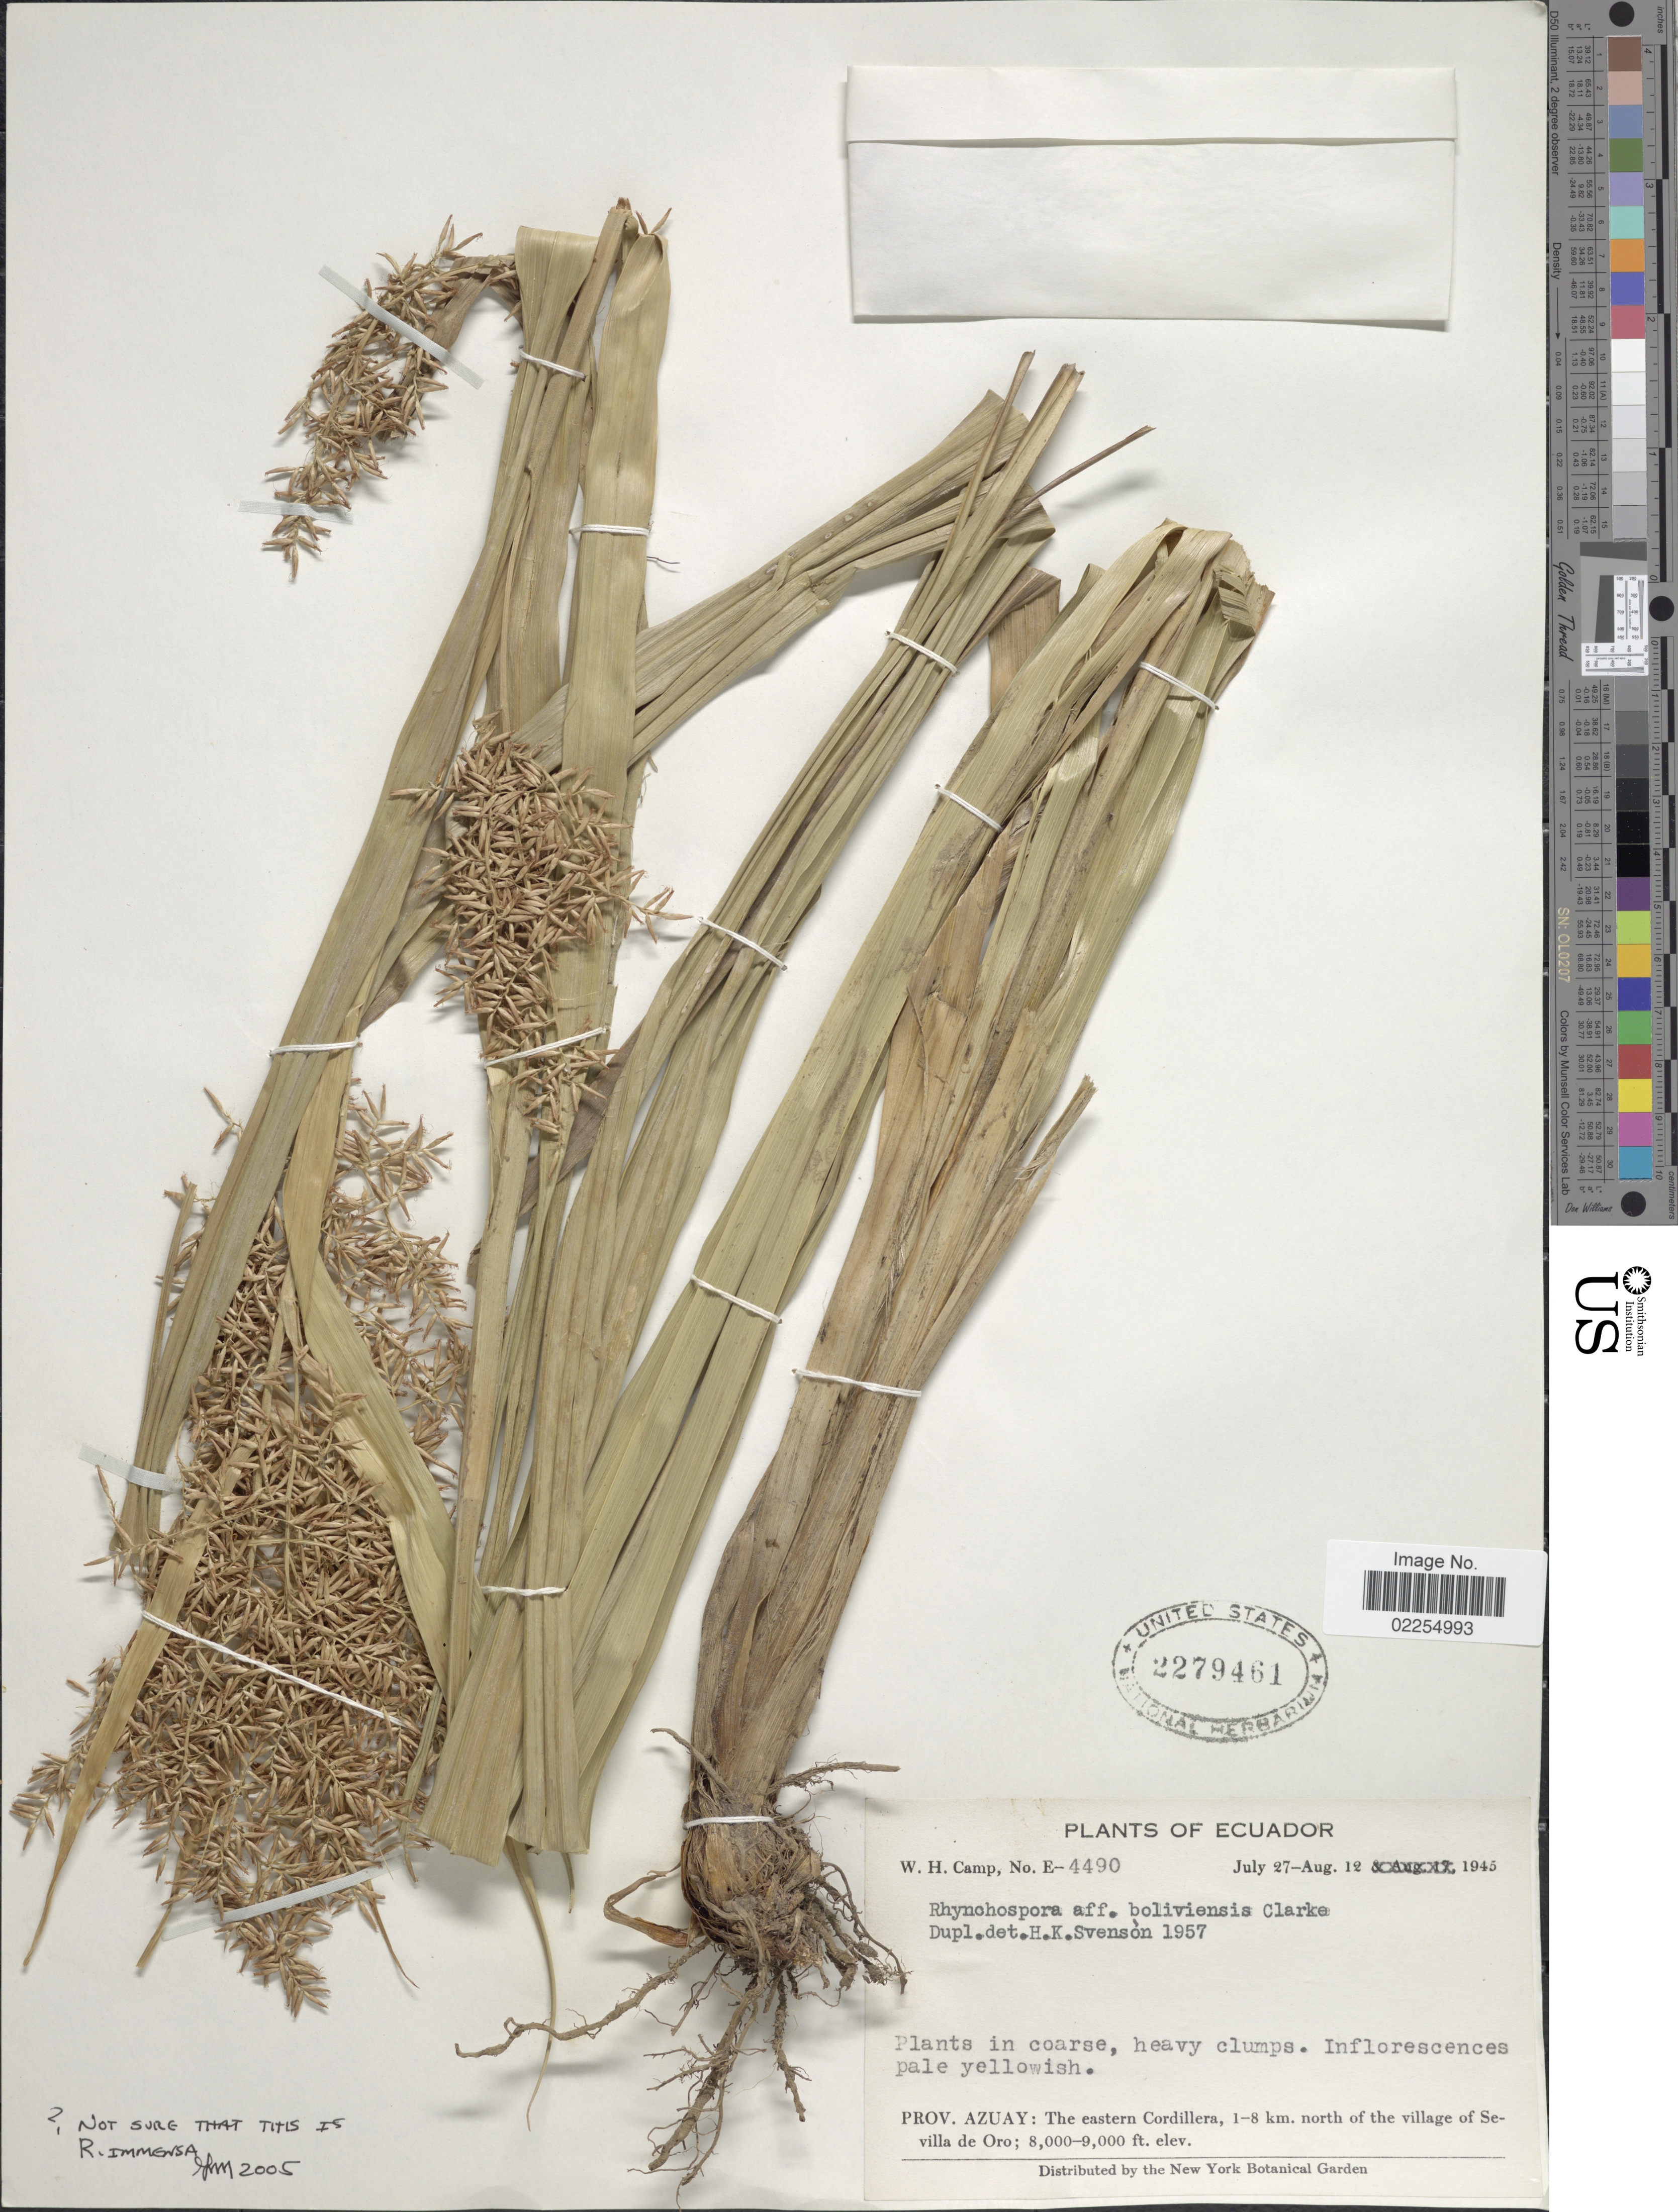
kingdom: Plantae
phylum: Tracheophyta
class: Liliopsida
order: Poales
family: Cyperaceae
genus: Rhynchospora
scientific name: Rhynchospora immensa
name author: Kük.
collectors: W. H. Camp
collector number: E-4490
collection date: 1945-07-27/1945-08-12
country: Ecuador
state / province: Azuay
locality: In coarse, the eastern Cordillera, 1-8 km. north of the village of Sevilla de Oro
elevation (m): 2438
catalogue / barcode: US 2279461